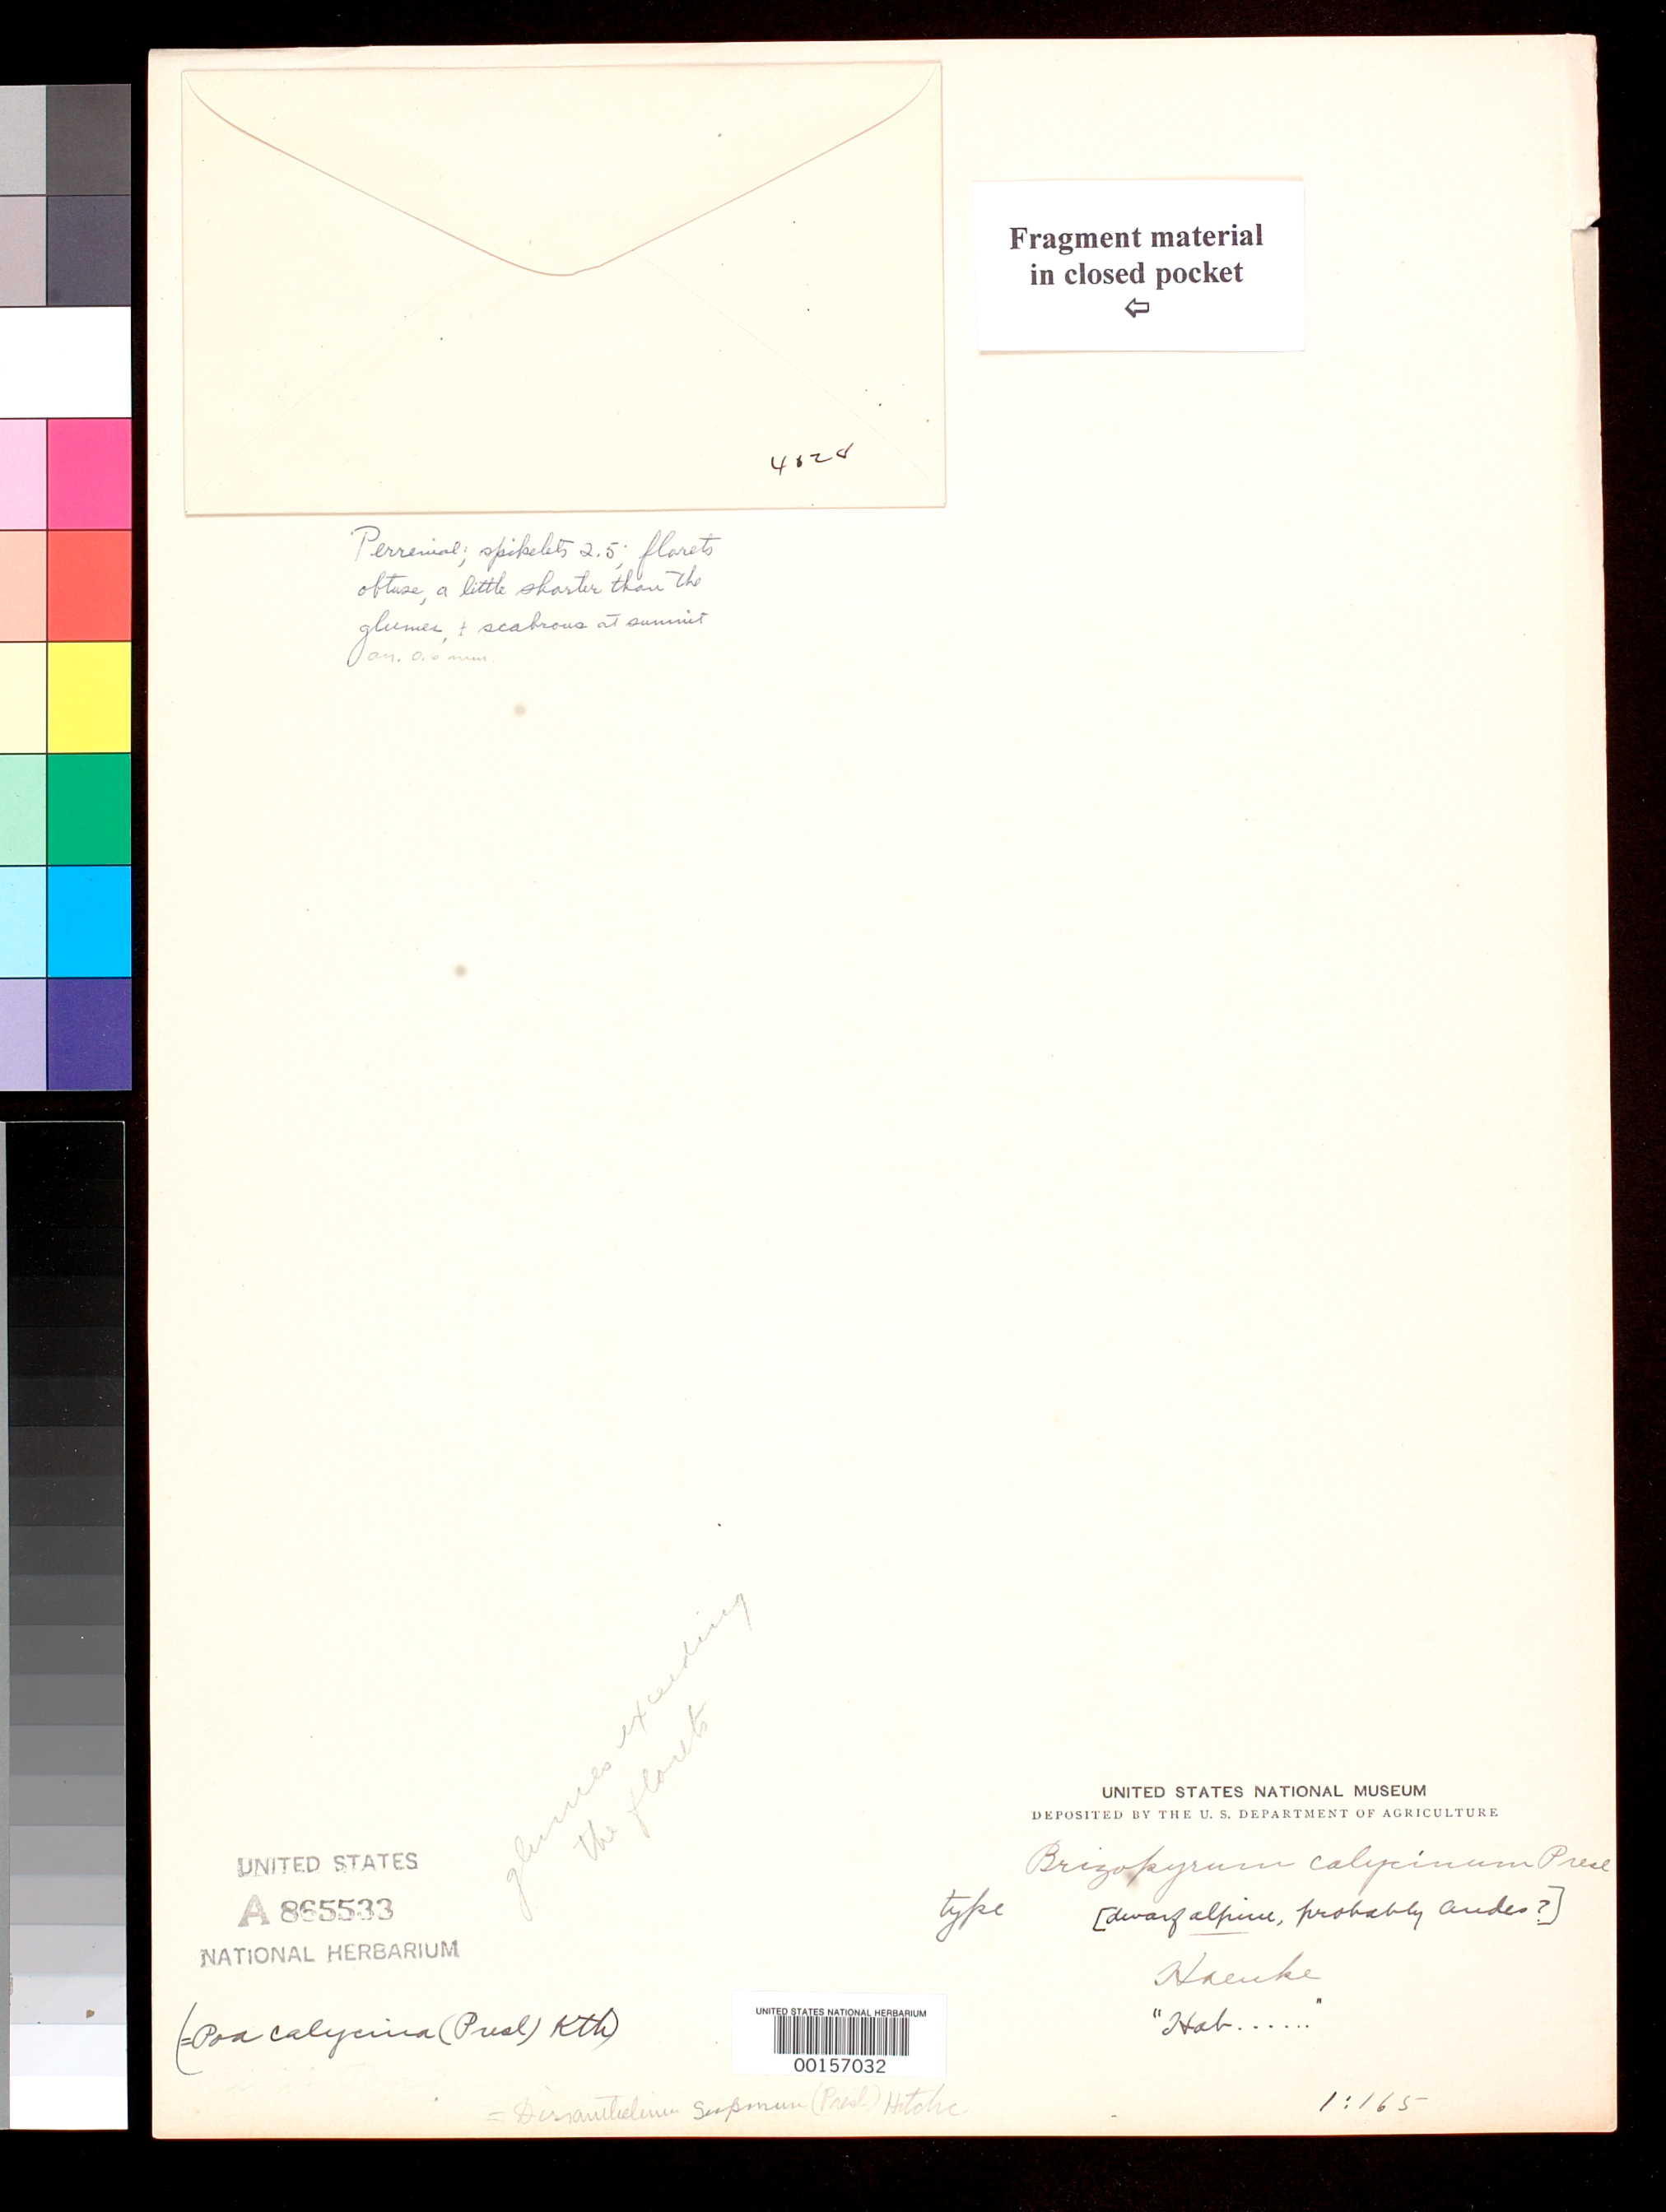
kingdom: Plantae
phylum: Tracheophyta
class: Liliopsida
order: Poales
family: Poaceae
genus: Brizopyrum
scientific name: Brizopyrum calycinum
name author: J. Presl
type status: Type Fragment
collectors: T. P. X. Haenke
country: Peru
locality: Andes, probably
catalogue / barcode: US 865533A